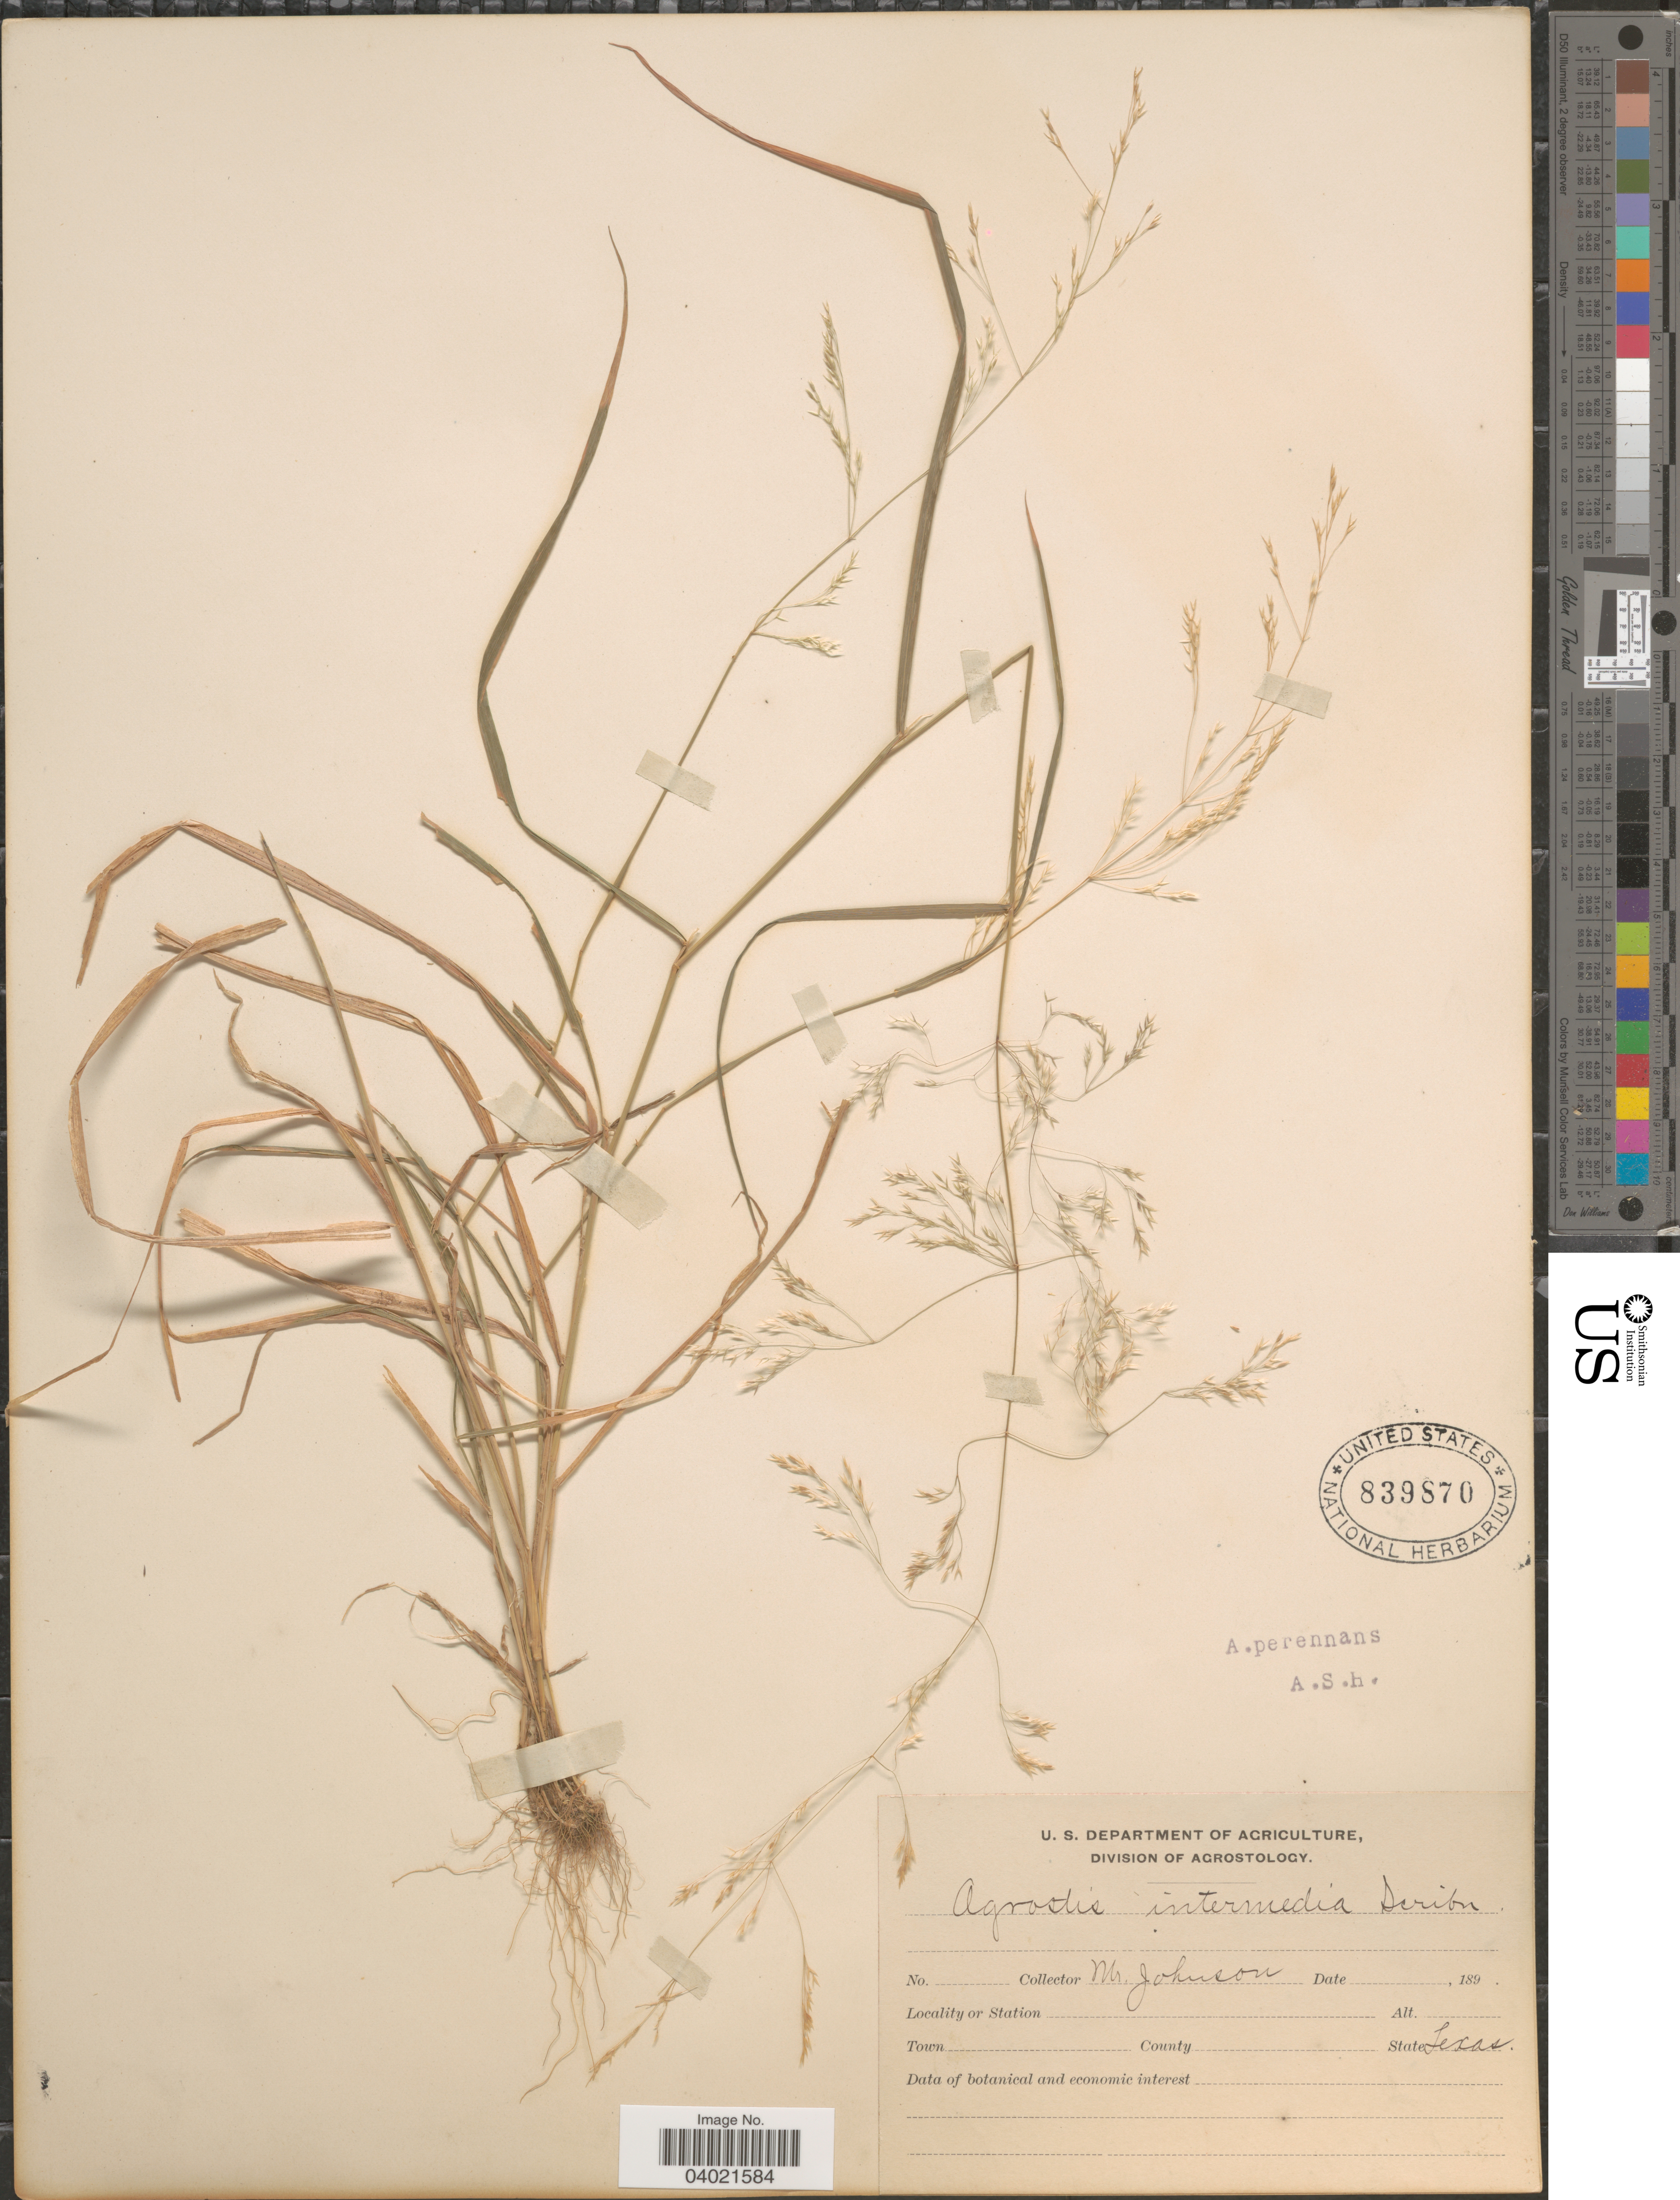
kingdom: Plantae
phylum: Tracheophyta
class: Liliopsida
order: Poales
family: Poaceae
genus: Agrostis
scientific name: Agrostis perennans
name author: (Walter) Tuck.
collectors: -- Johnson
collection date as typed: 189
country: United States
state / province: Texas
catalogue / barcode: US 839870